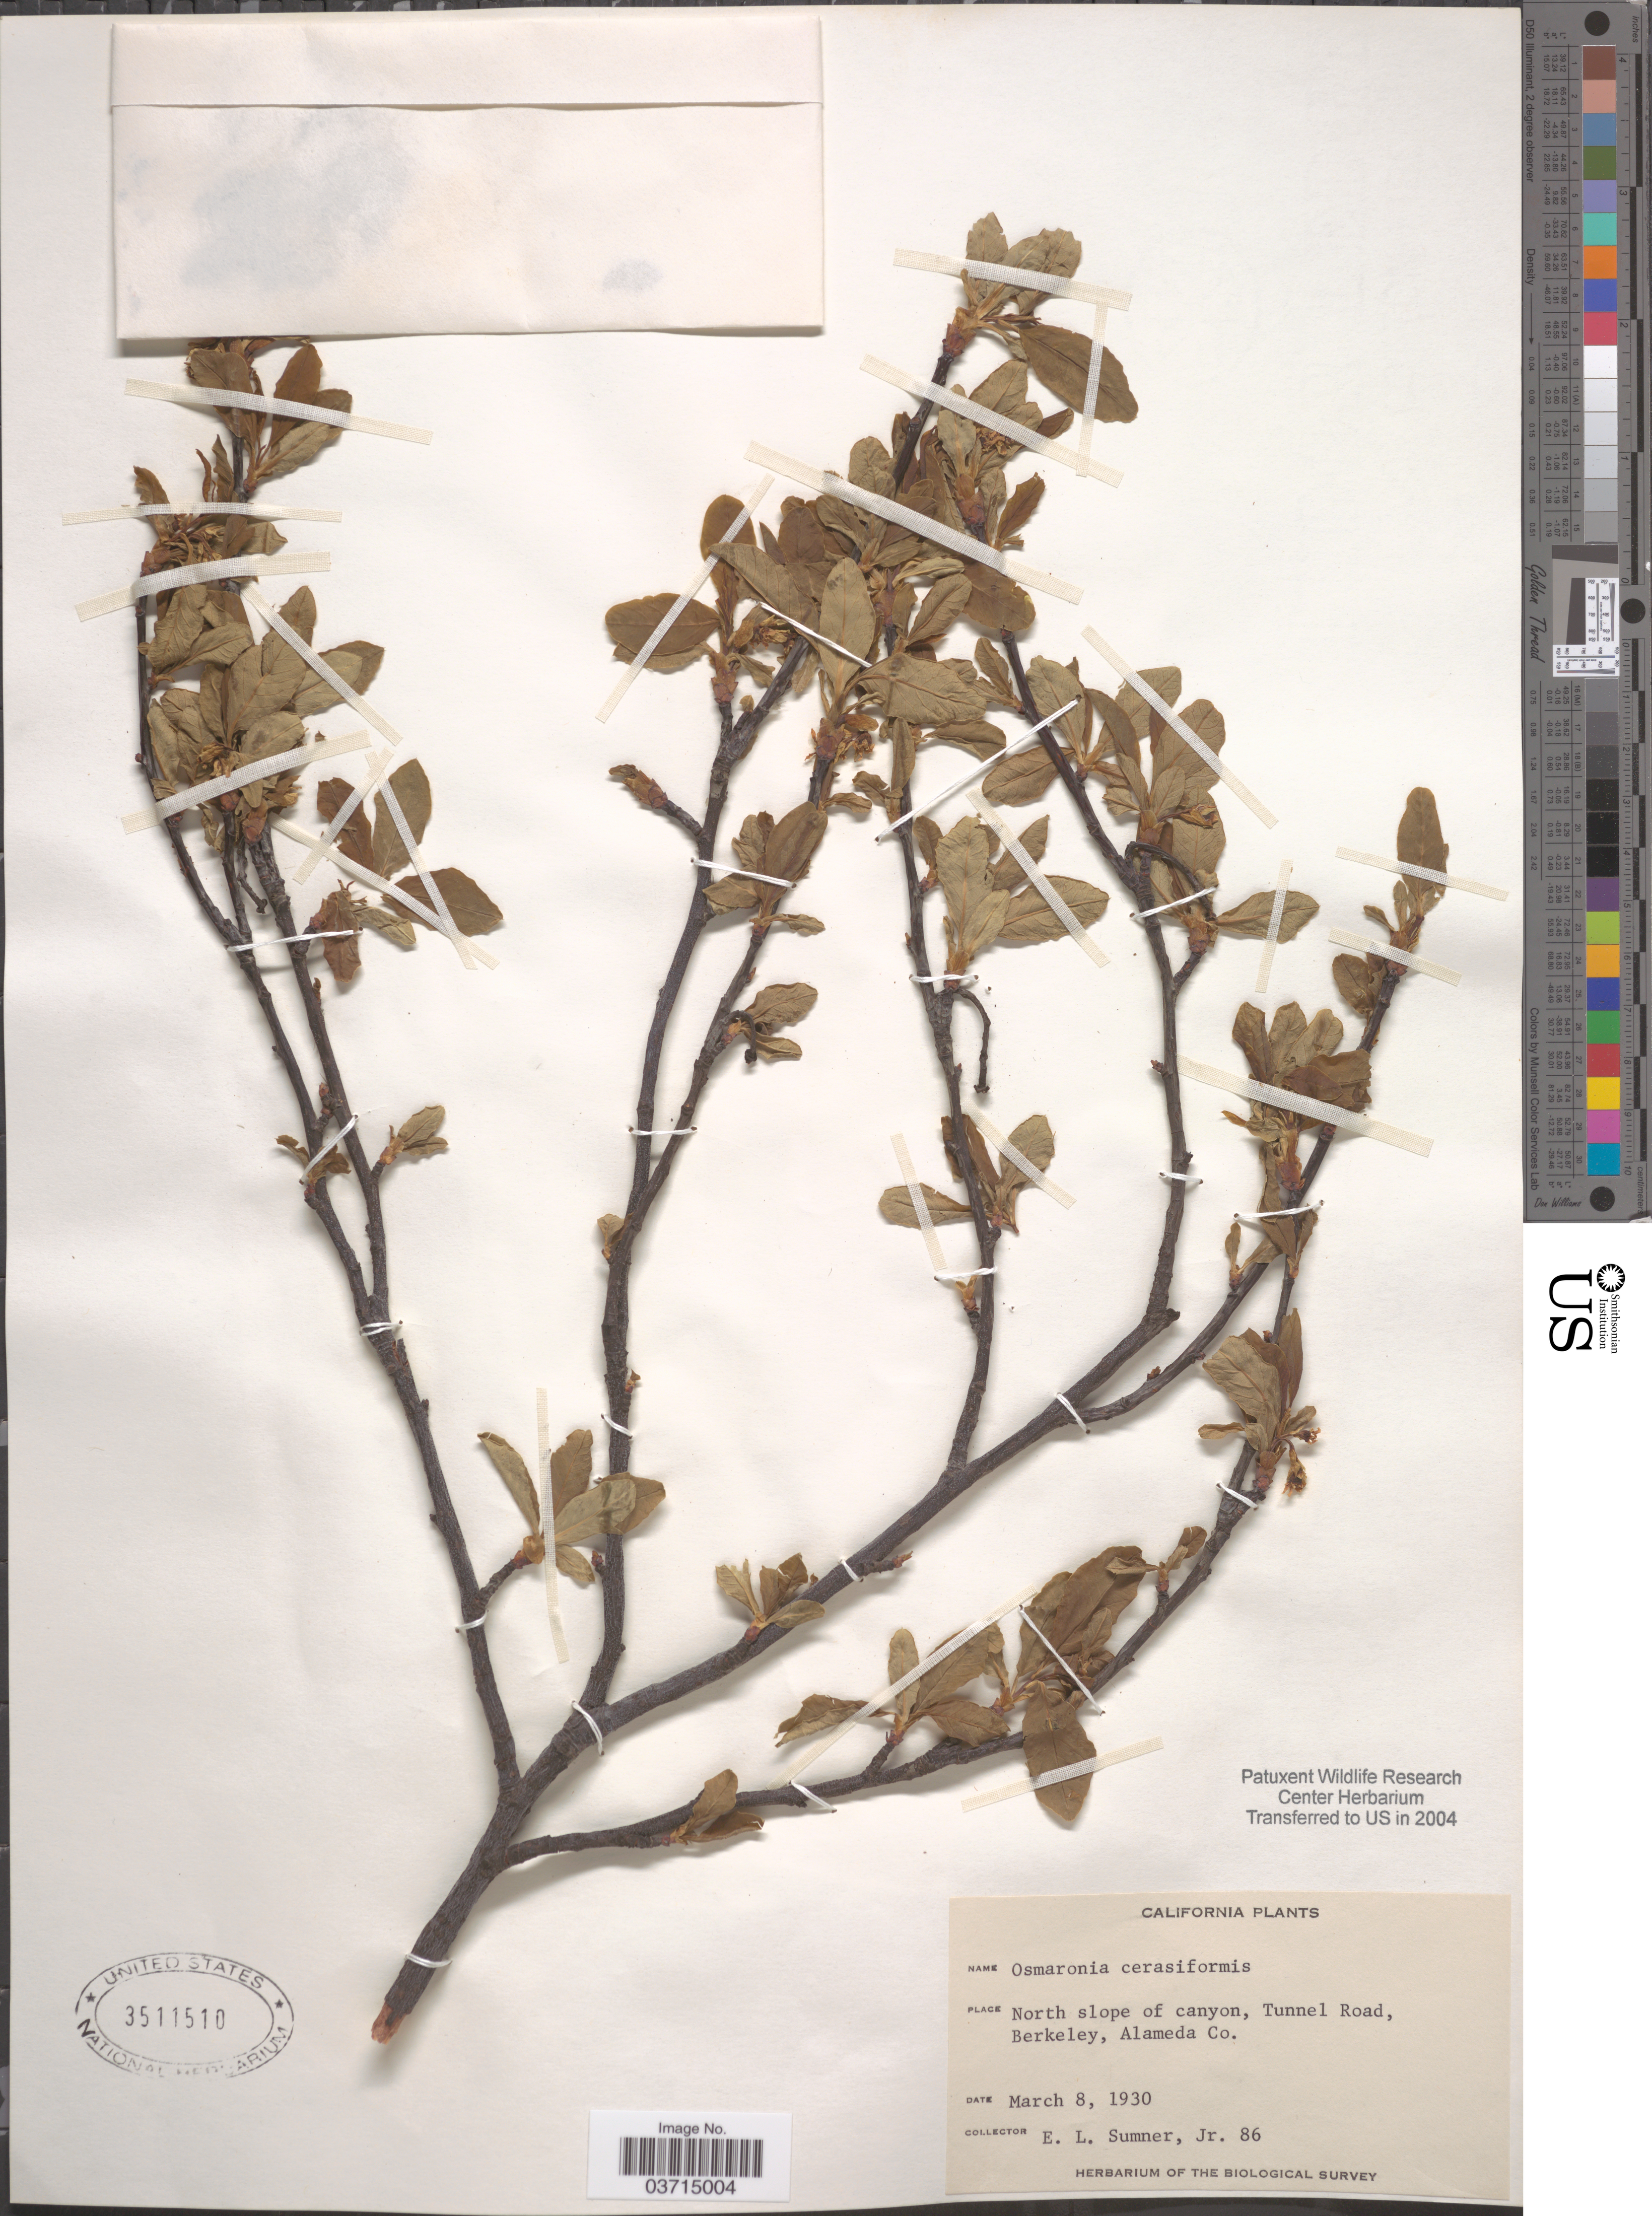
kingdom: Plantae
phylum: Tracheophyta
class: Magnoliopsida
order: Rosales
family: Rosaceae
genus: Oemleria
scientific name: Oemleria cerasiformis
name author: (Torr. & A. Gray ex Hook. & Arn.) J.W. Landon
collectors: E. Sumner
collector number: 86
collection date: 1930-03-08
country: United States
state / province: California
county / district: Alameda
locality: North slope of canyon, Tunnel Road, Berkeley, Alameda Co.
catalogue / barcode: US 3511510